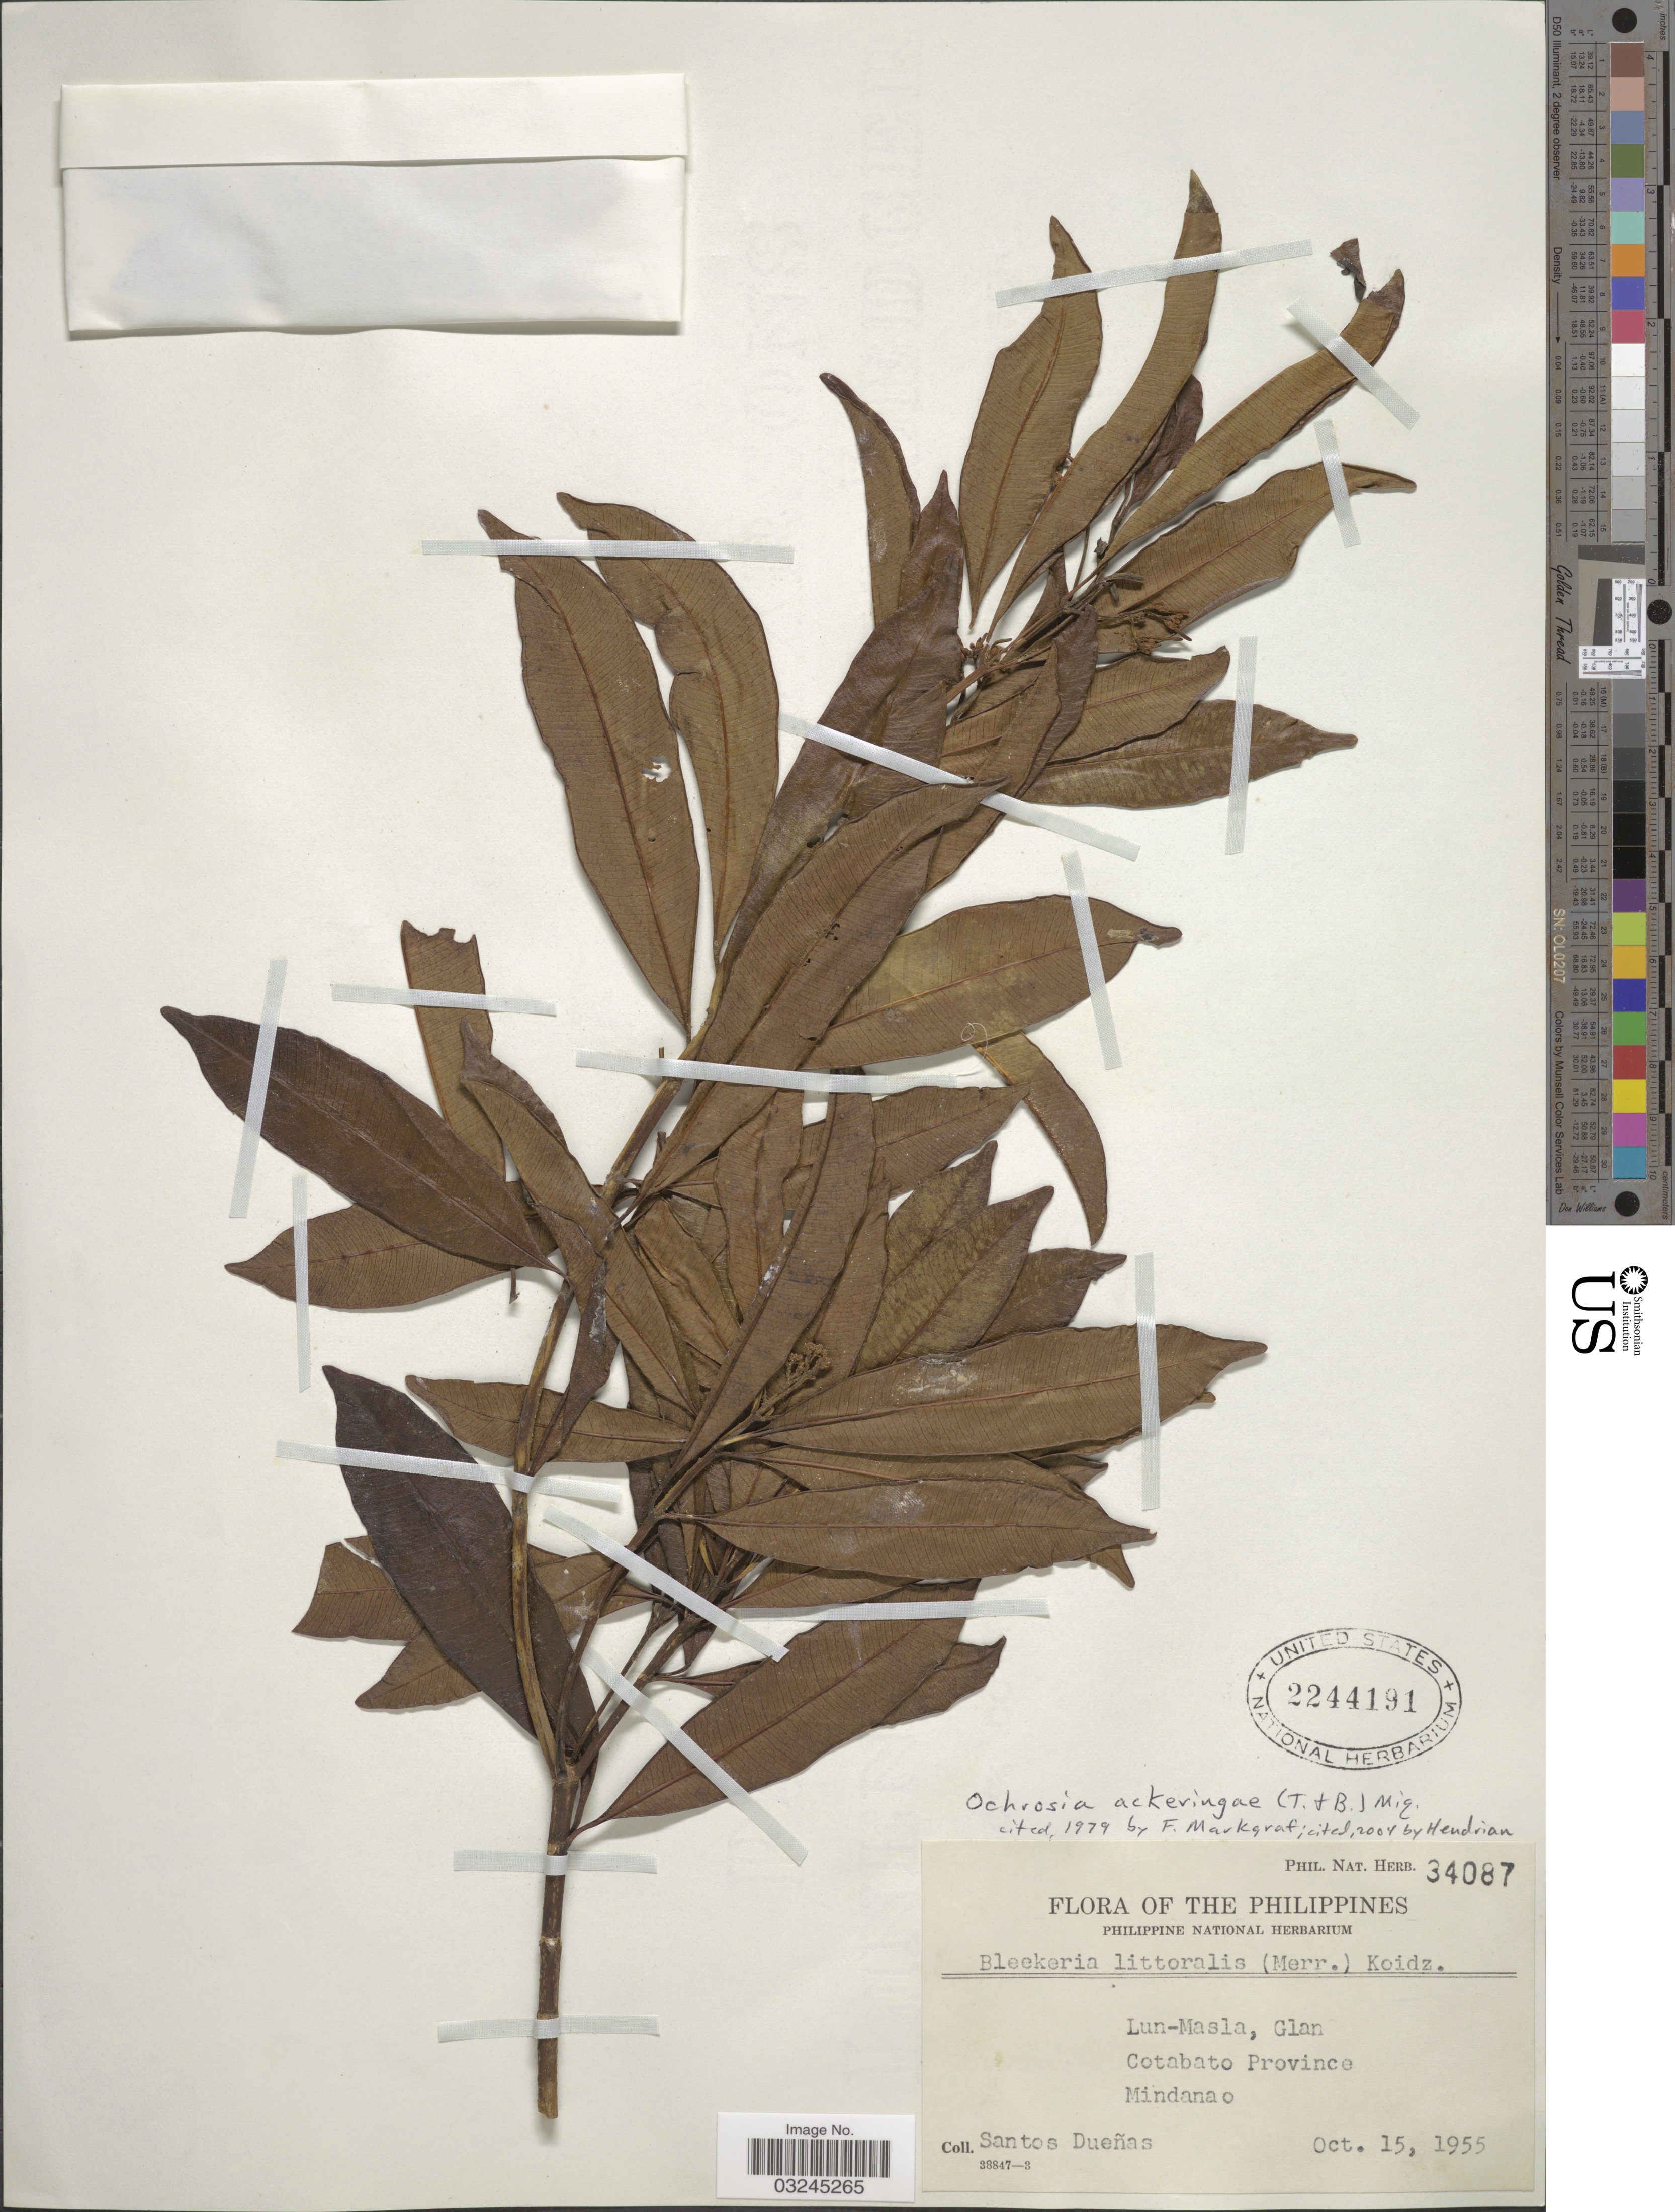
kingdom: Plantae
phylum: Tracheophyta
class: Magnoliopsida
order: Gentianales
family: Apocynaceae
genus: Ochrosia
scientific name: Ochrosia ackeringae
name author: (Teijsm. & Binn.) Miq.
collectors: S. Dueñas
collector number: Phil. Nat. Herb. 34087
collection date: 1955-10-15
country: Philippines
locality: Lun-Masla, Glan. Cotabato Province. Mindanao.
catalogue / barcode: US 2244191